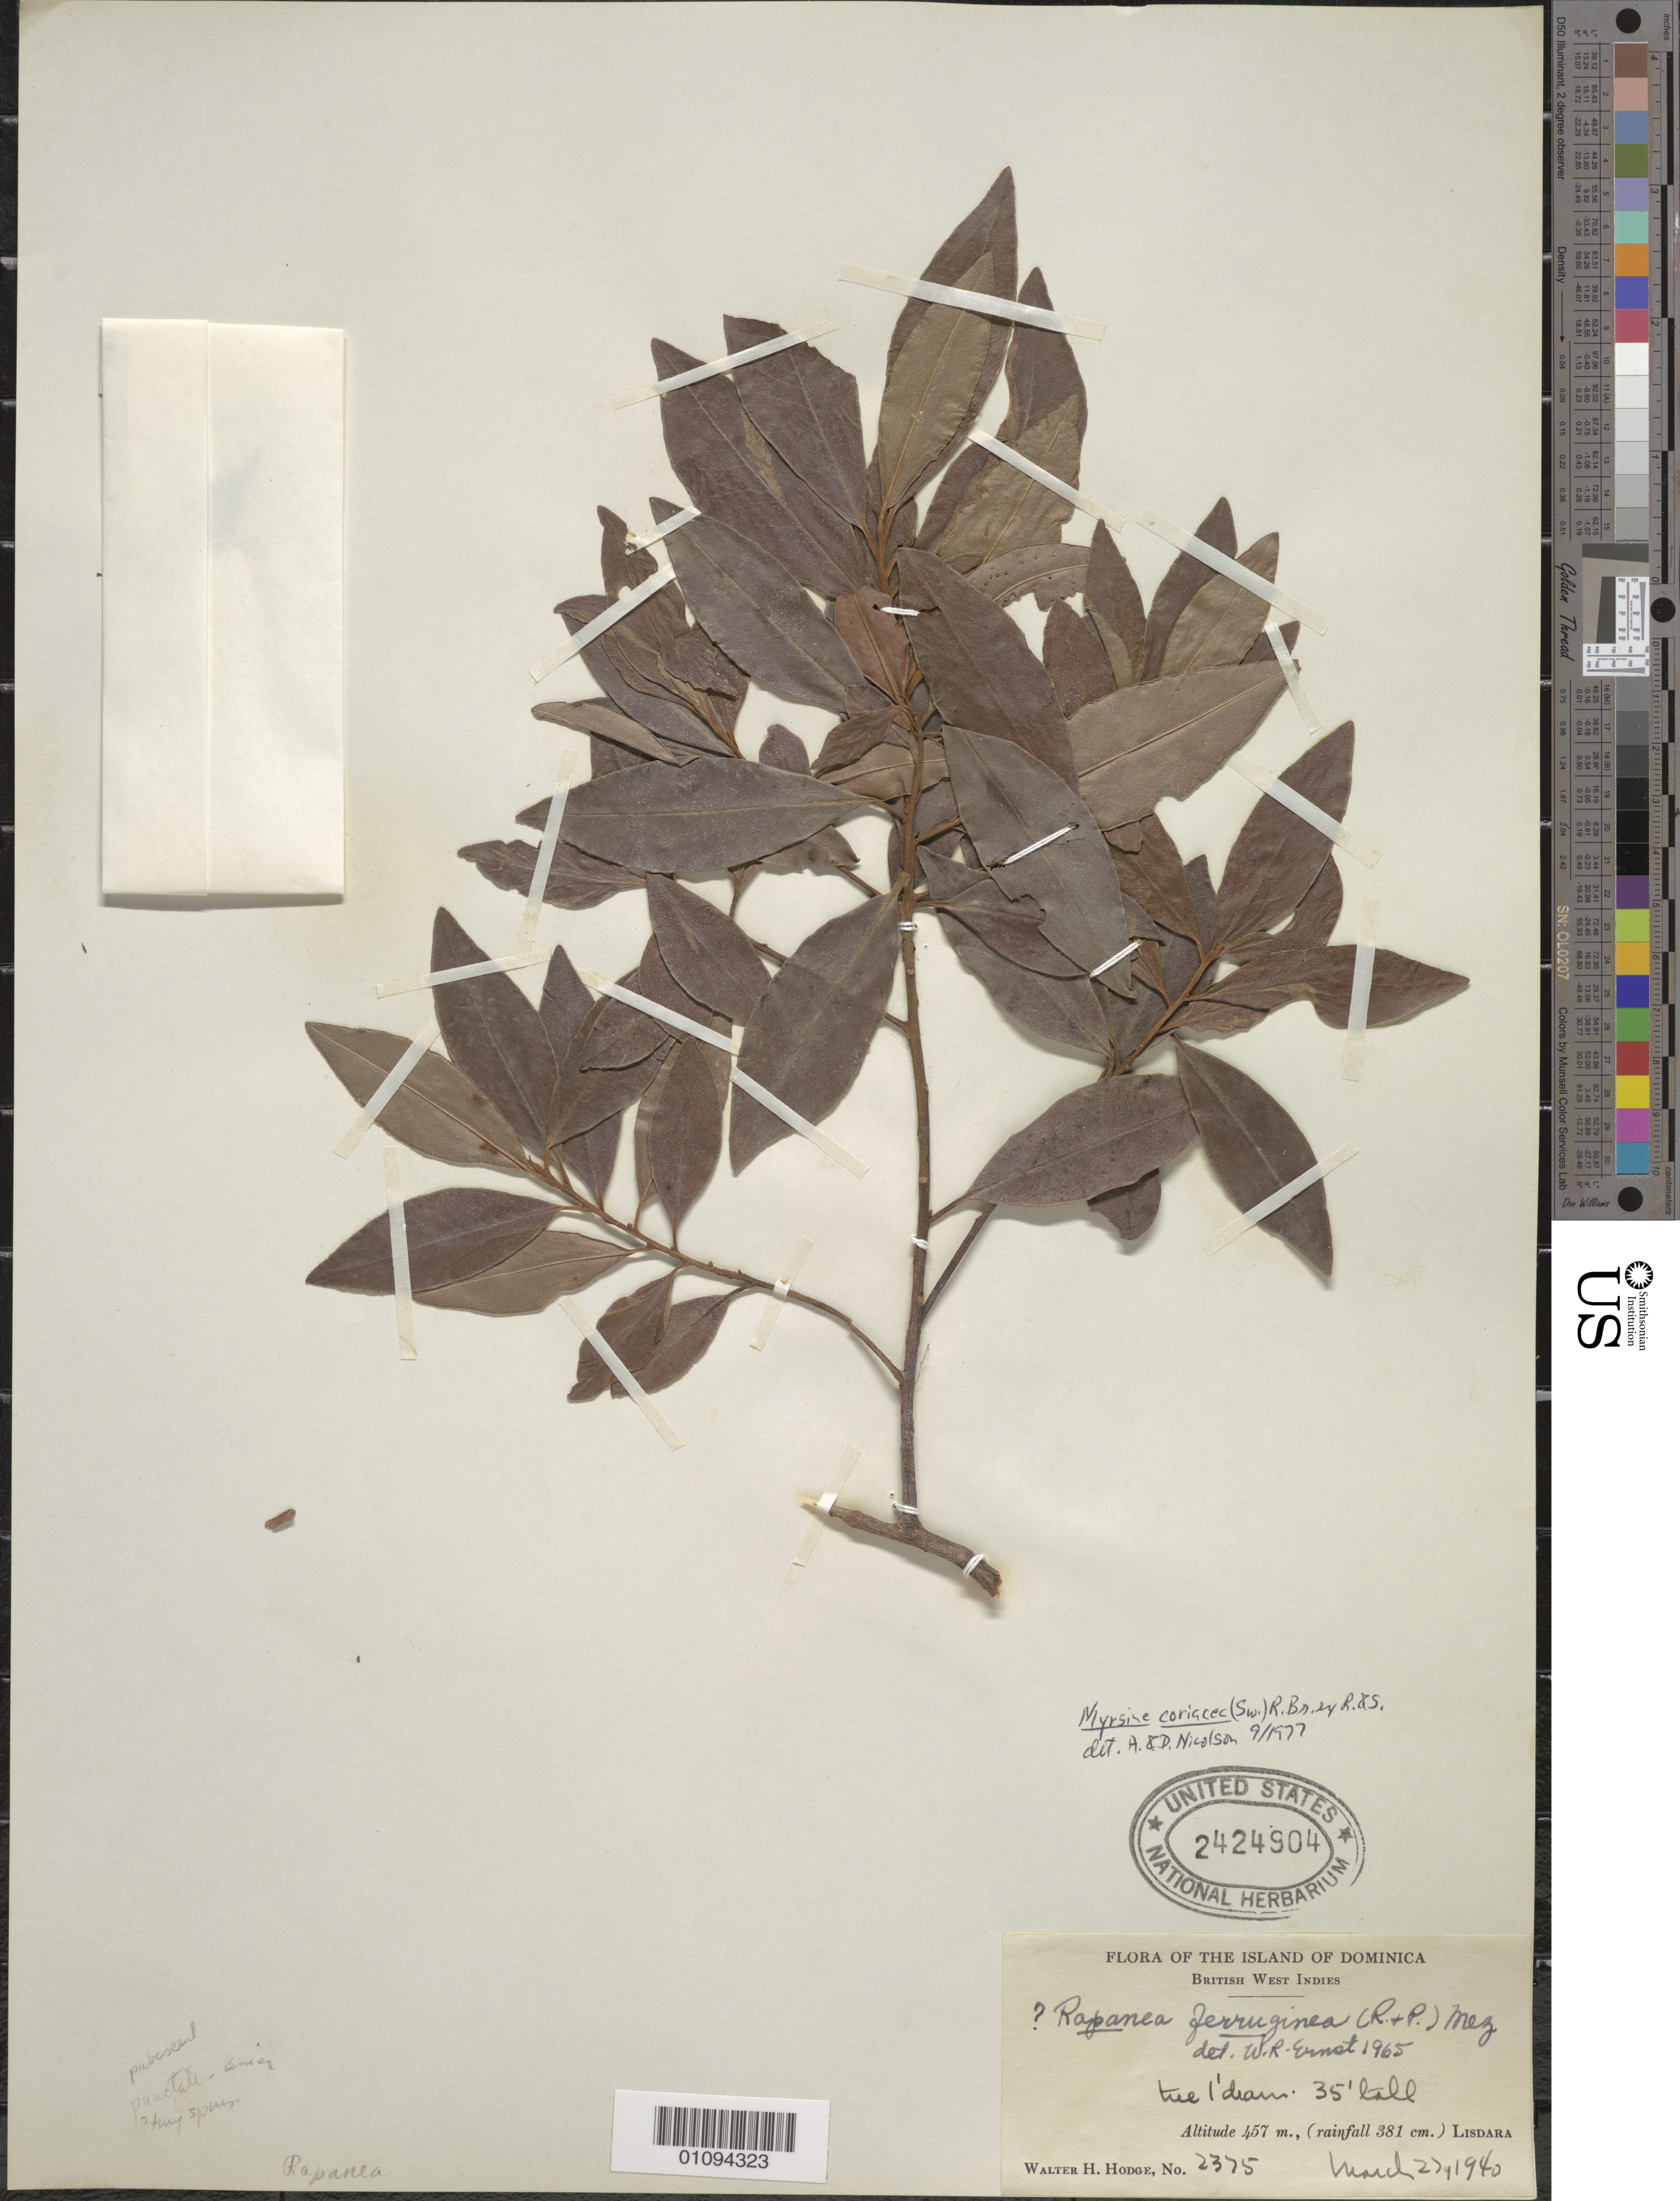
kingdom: Plantae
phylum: Tracheophyta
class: Magnoliopsida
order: Ericales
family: Primulaceae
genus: Myrsine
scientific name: Myrsine coriacea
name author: (Sw.) R. Br. ex Roem. & Schult.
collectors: W. Hodge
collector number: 2375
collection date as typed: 27 Mar 1940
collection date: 1940-03-27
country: Dominica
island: Dominica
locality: Lisdara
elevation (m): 457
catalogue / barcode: US 2424904